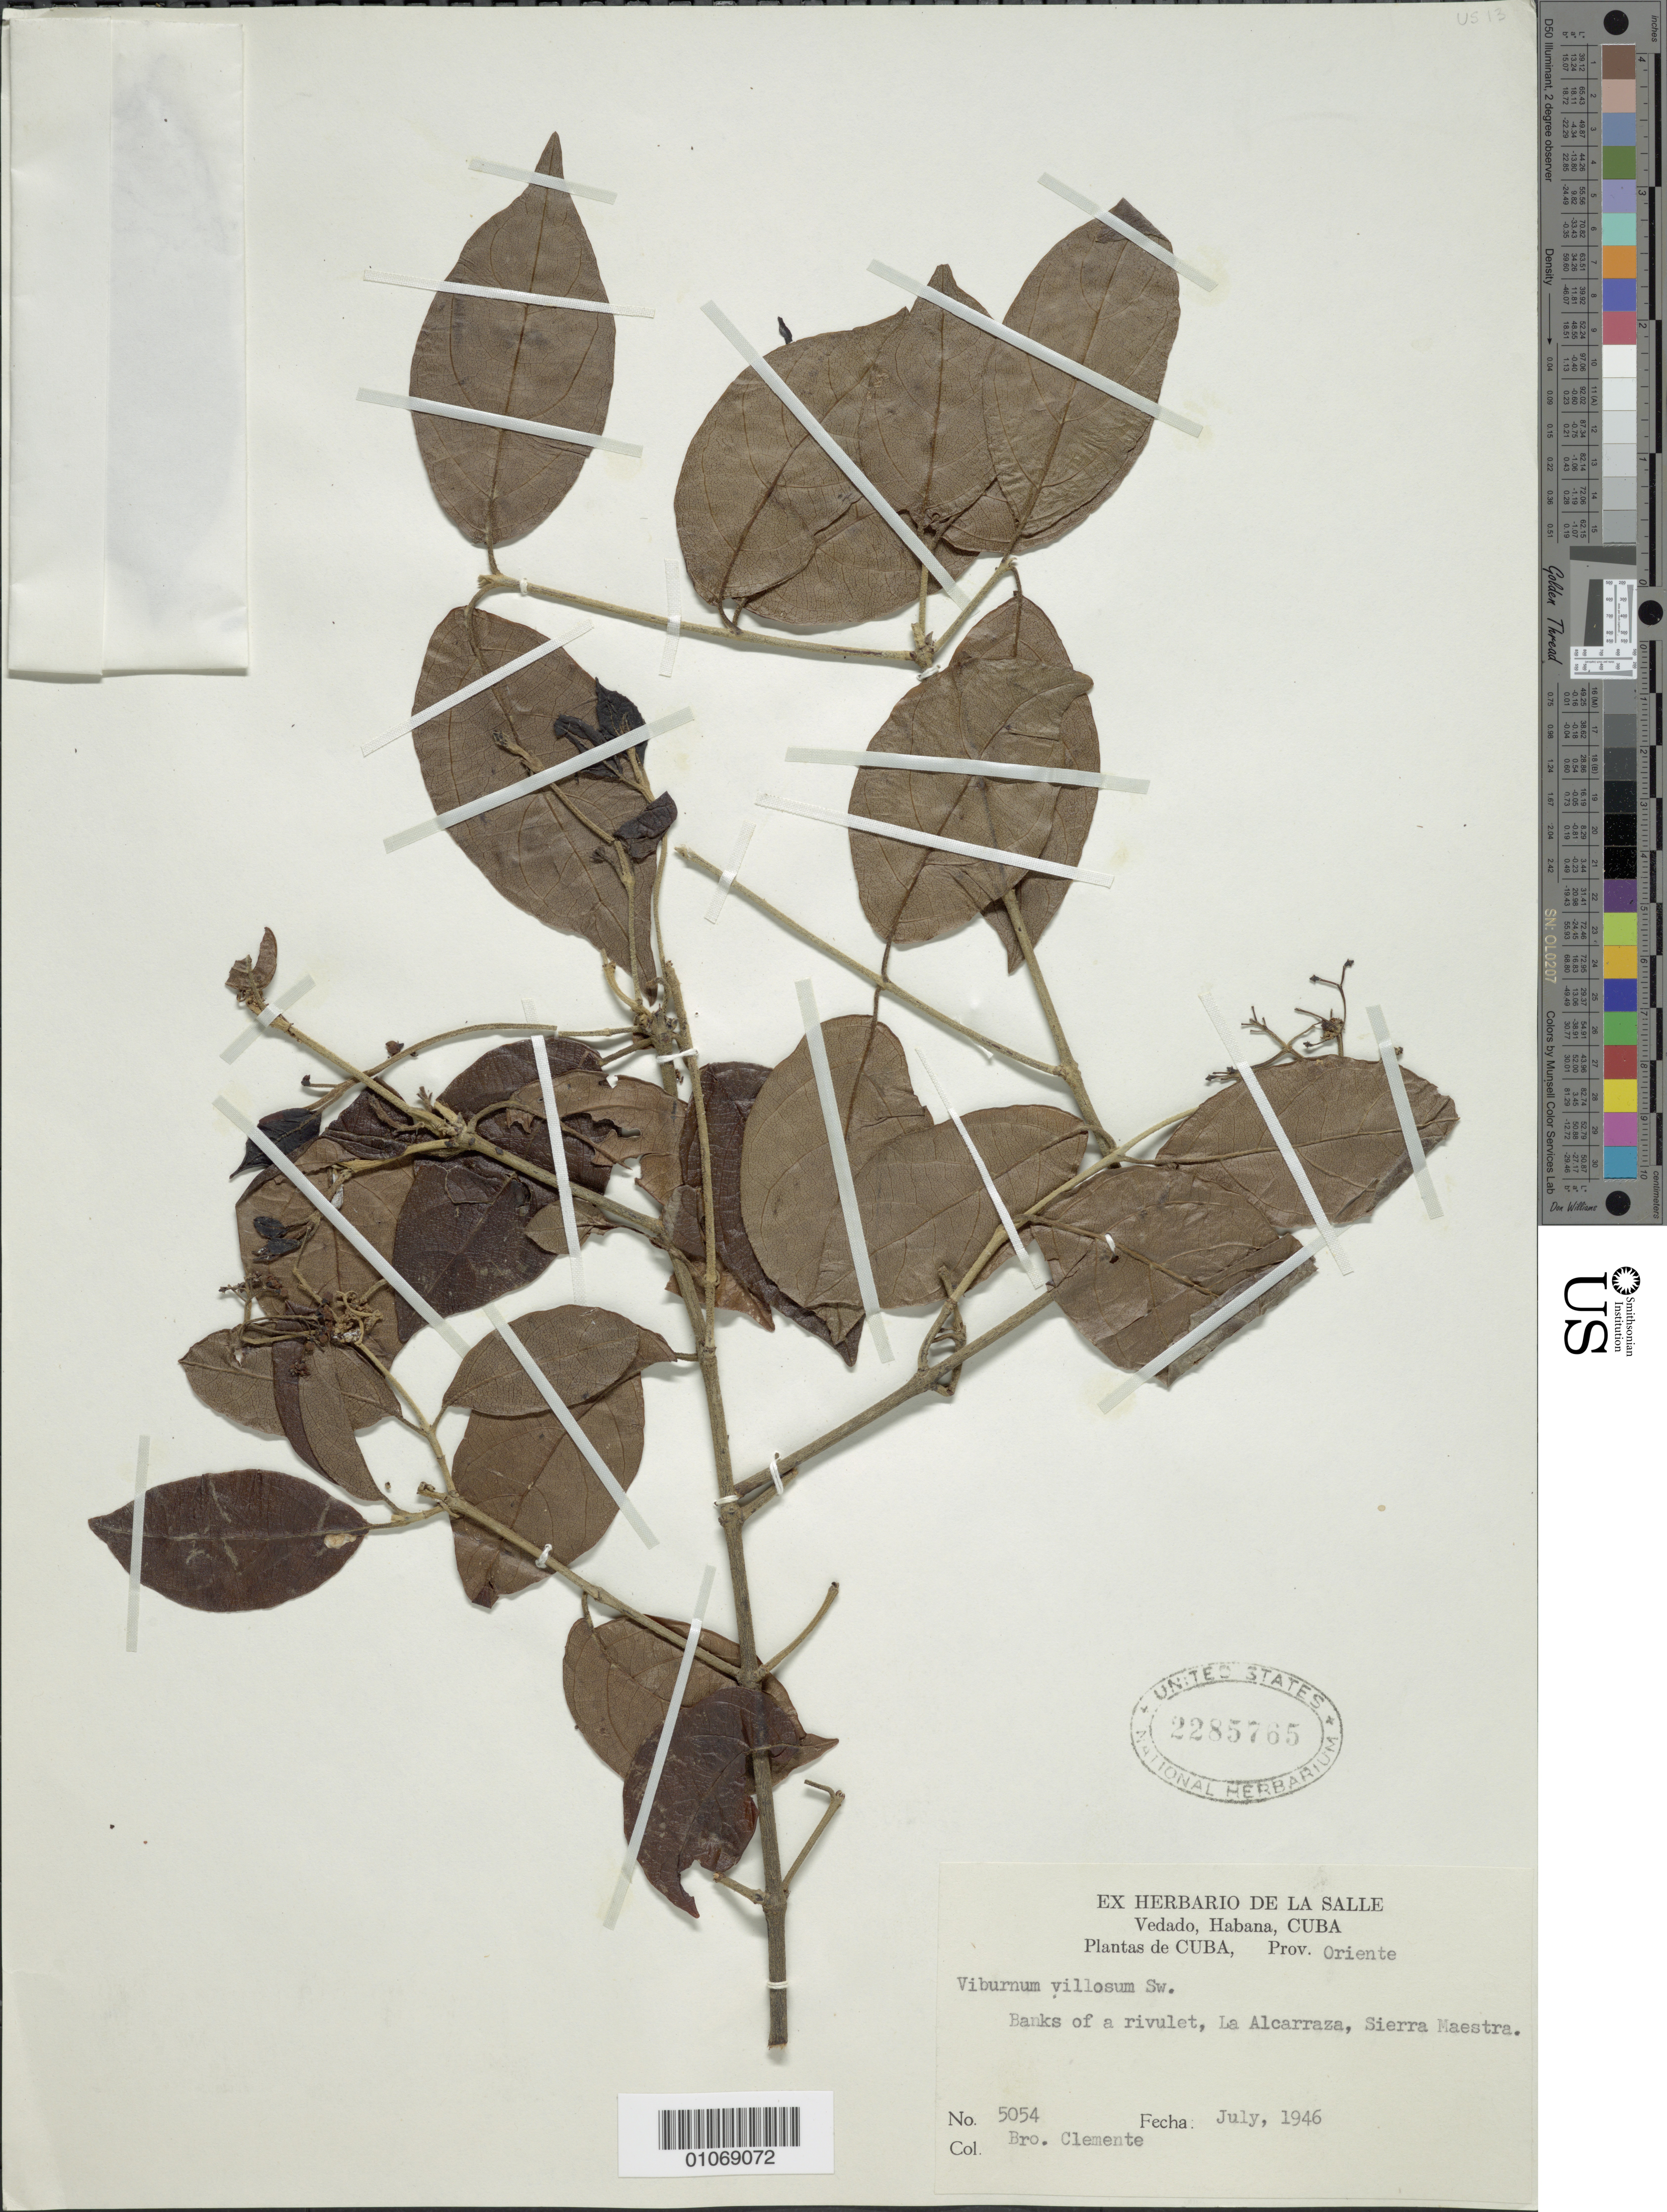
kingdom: Plantae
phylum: Tracheophyta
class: Magnoliopsida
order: Dipsacales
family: Viburnaceae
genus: Viburnum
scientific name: Viburnum villosum var. glabrescens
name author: Griseb.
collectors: Bro. Clemente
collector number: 5054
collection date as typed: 01 Jul 1946 to 31 Jul 1946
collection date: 1946-07-01/1946-07-31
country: Cuba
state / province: Oriente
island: Cuba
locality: Banks of a rivulet, La Alcarraza, Sierra Maestra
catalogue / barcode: US 2285765